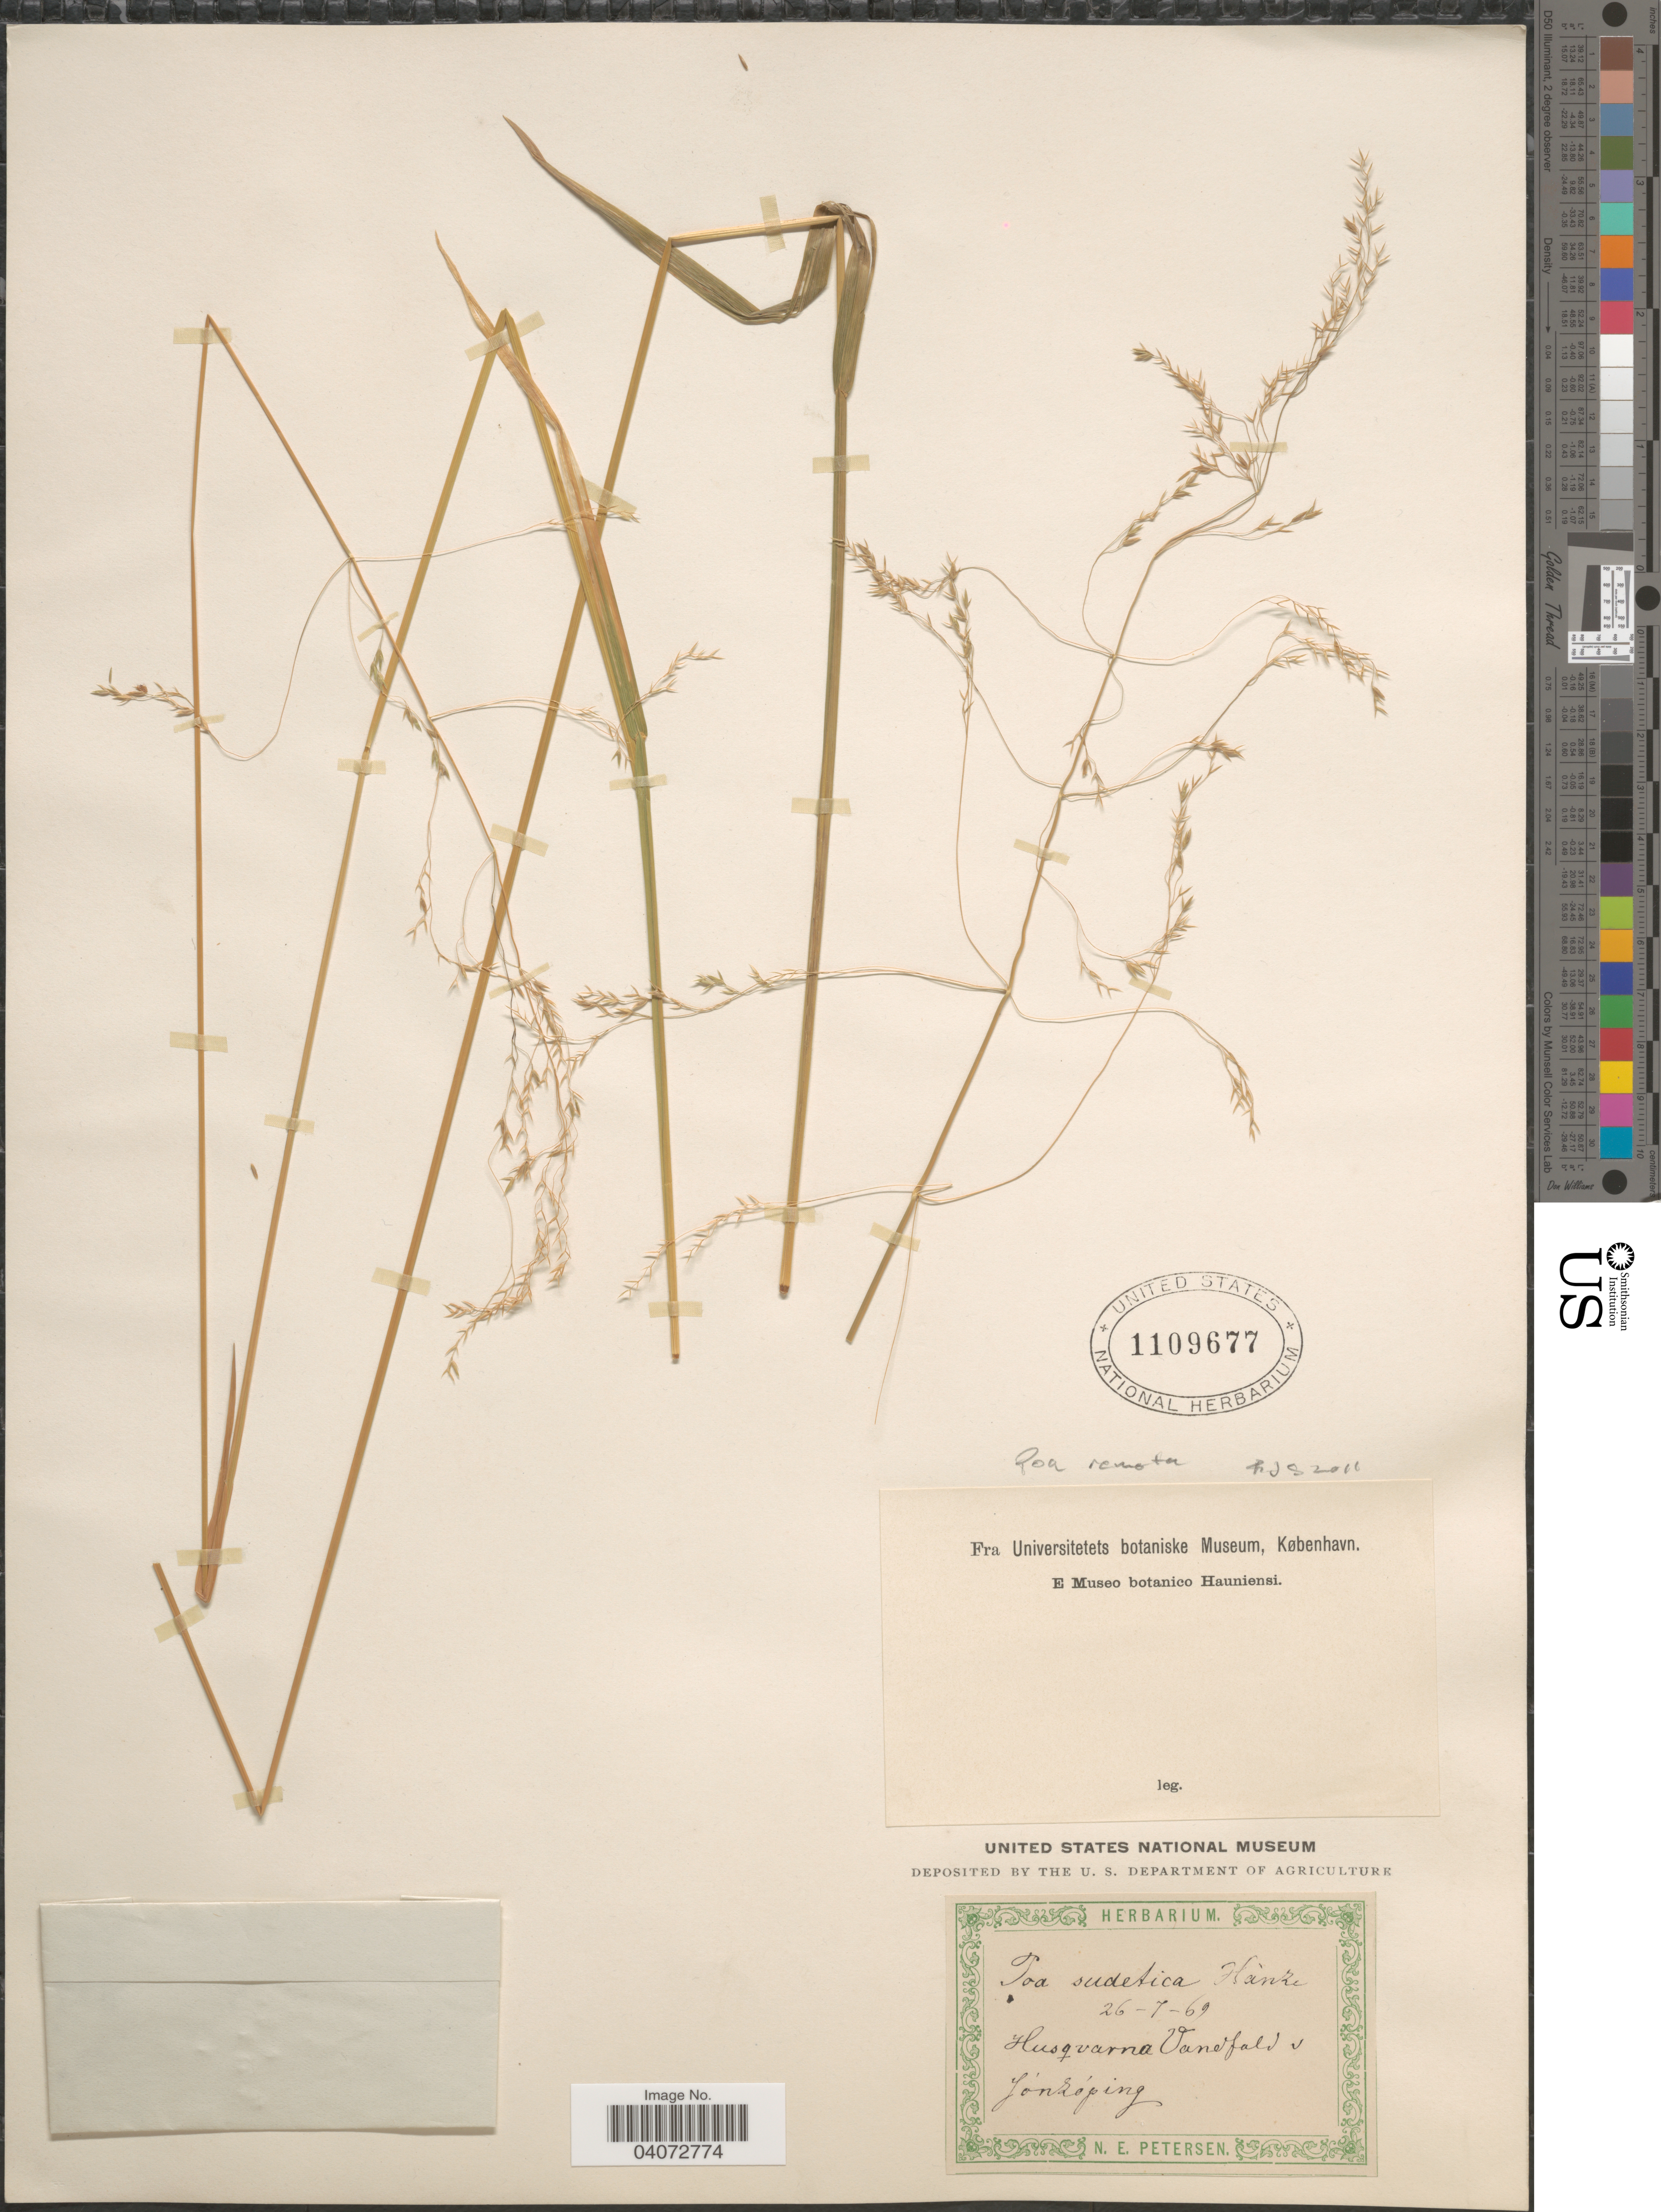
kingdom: Plantae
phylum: Tracheophyta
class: Liliopsida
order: Poales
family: Poaceae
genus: Poa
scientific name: Poa remota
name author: Forselles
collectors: N. Petersen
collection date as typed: Transcribed d/m/y: 26/7/69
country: Sweden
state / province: Jönköping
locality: Husqvarna Vandfald.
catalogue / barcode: US 1109677